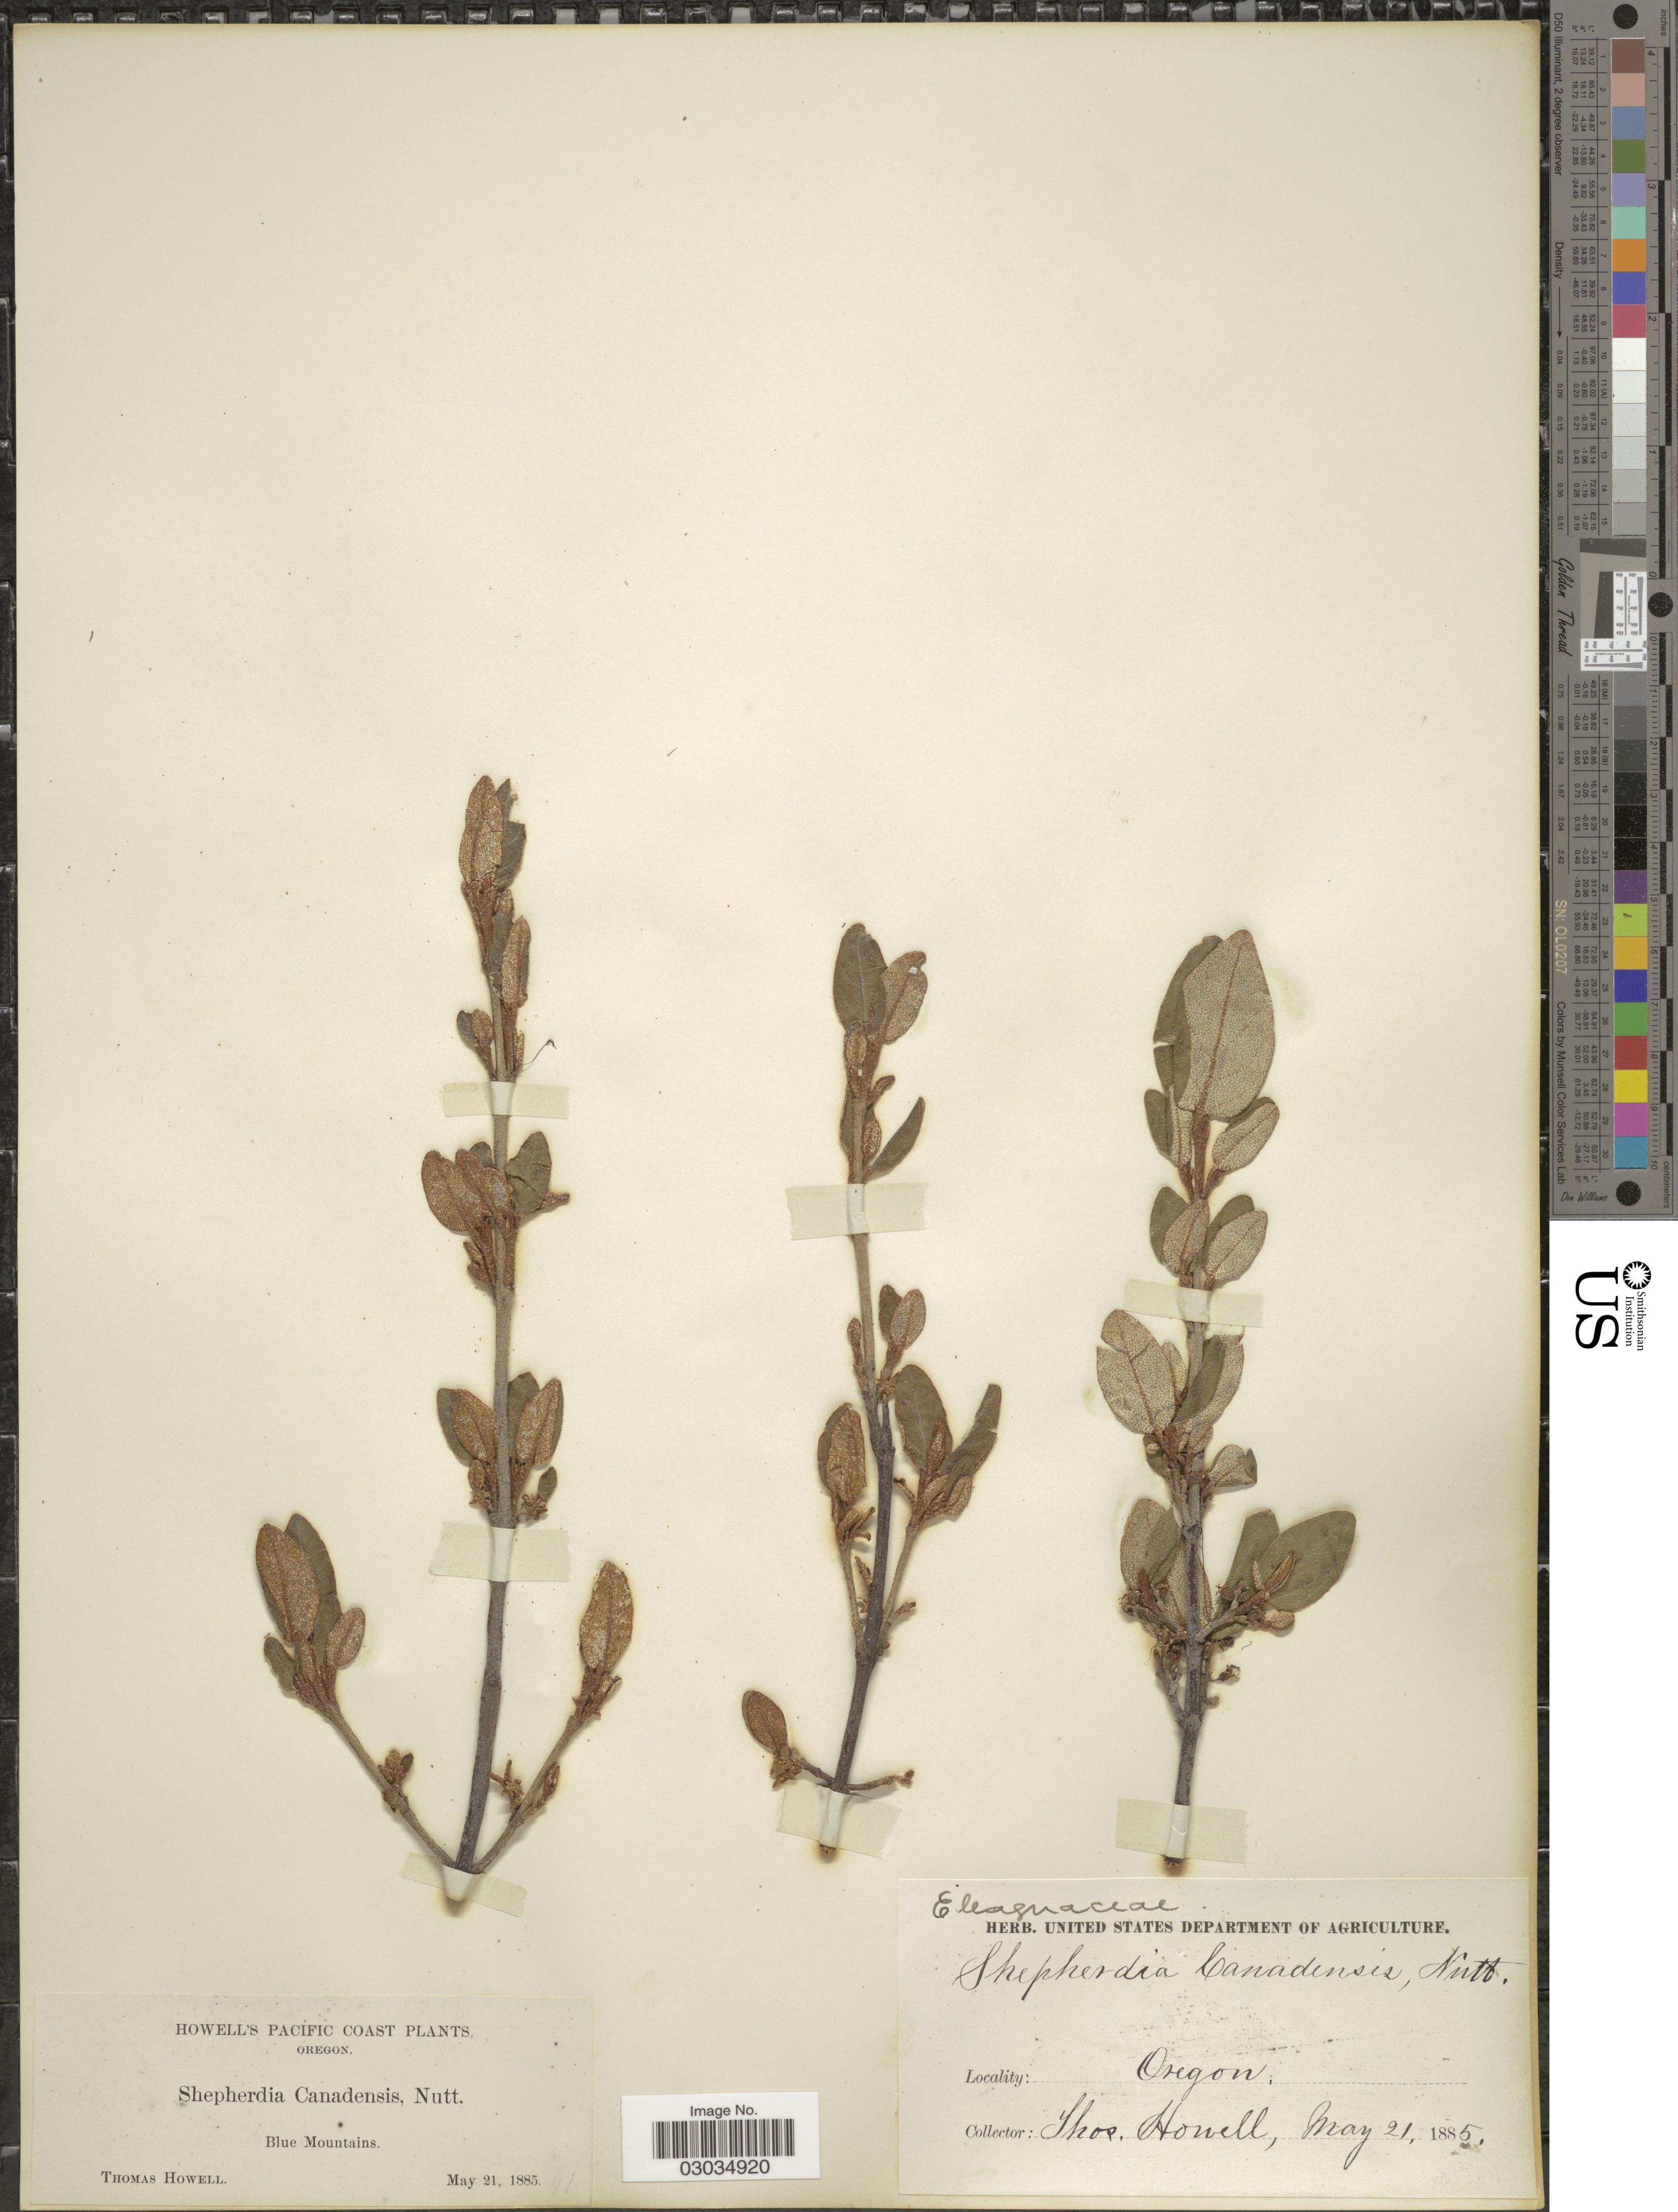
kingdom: Plantae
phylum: Tracheophyta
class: Magnoliopsida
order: Rosales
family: Elaeagnaceae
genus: Shepherdia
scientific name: Shepherdia canadensis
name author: (L.) Nutt.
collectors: T. Howell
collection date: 1885-05-21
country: United States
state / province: Oregon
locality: Howell's Pacific Coast, Blue Mountains.